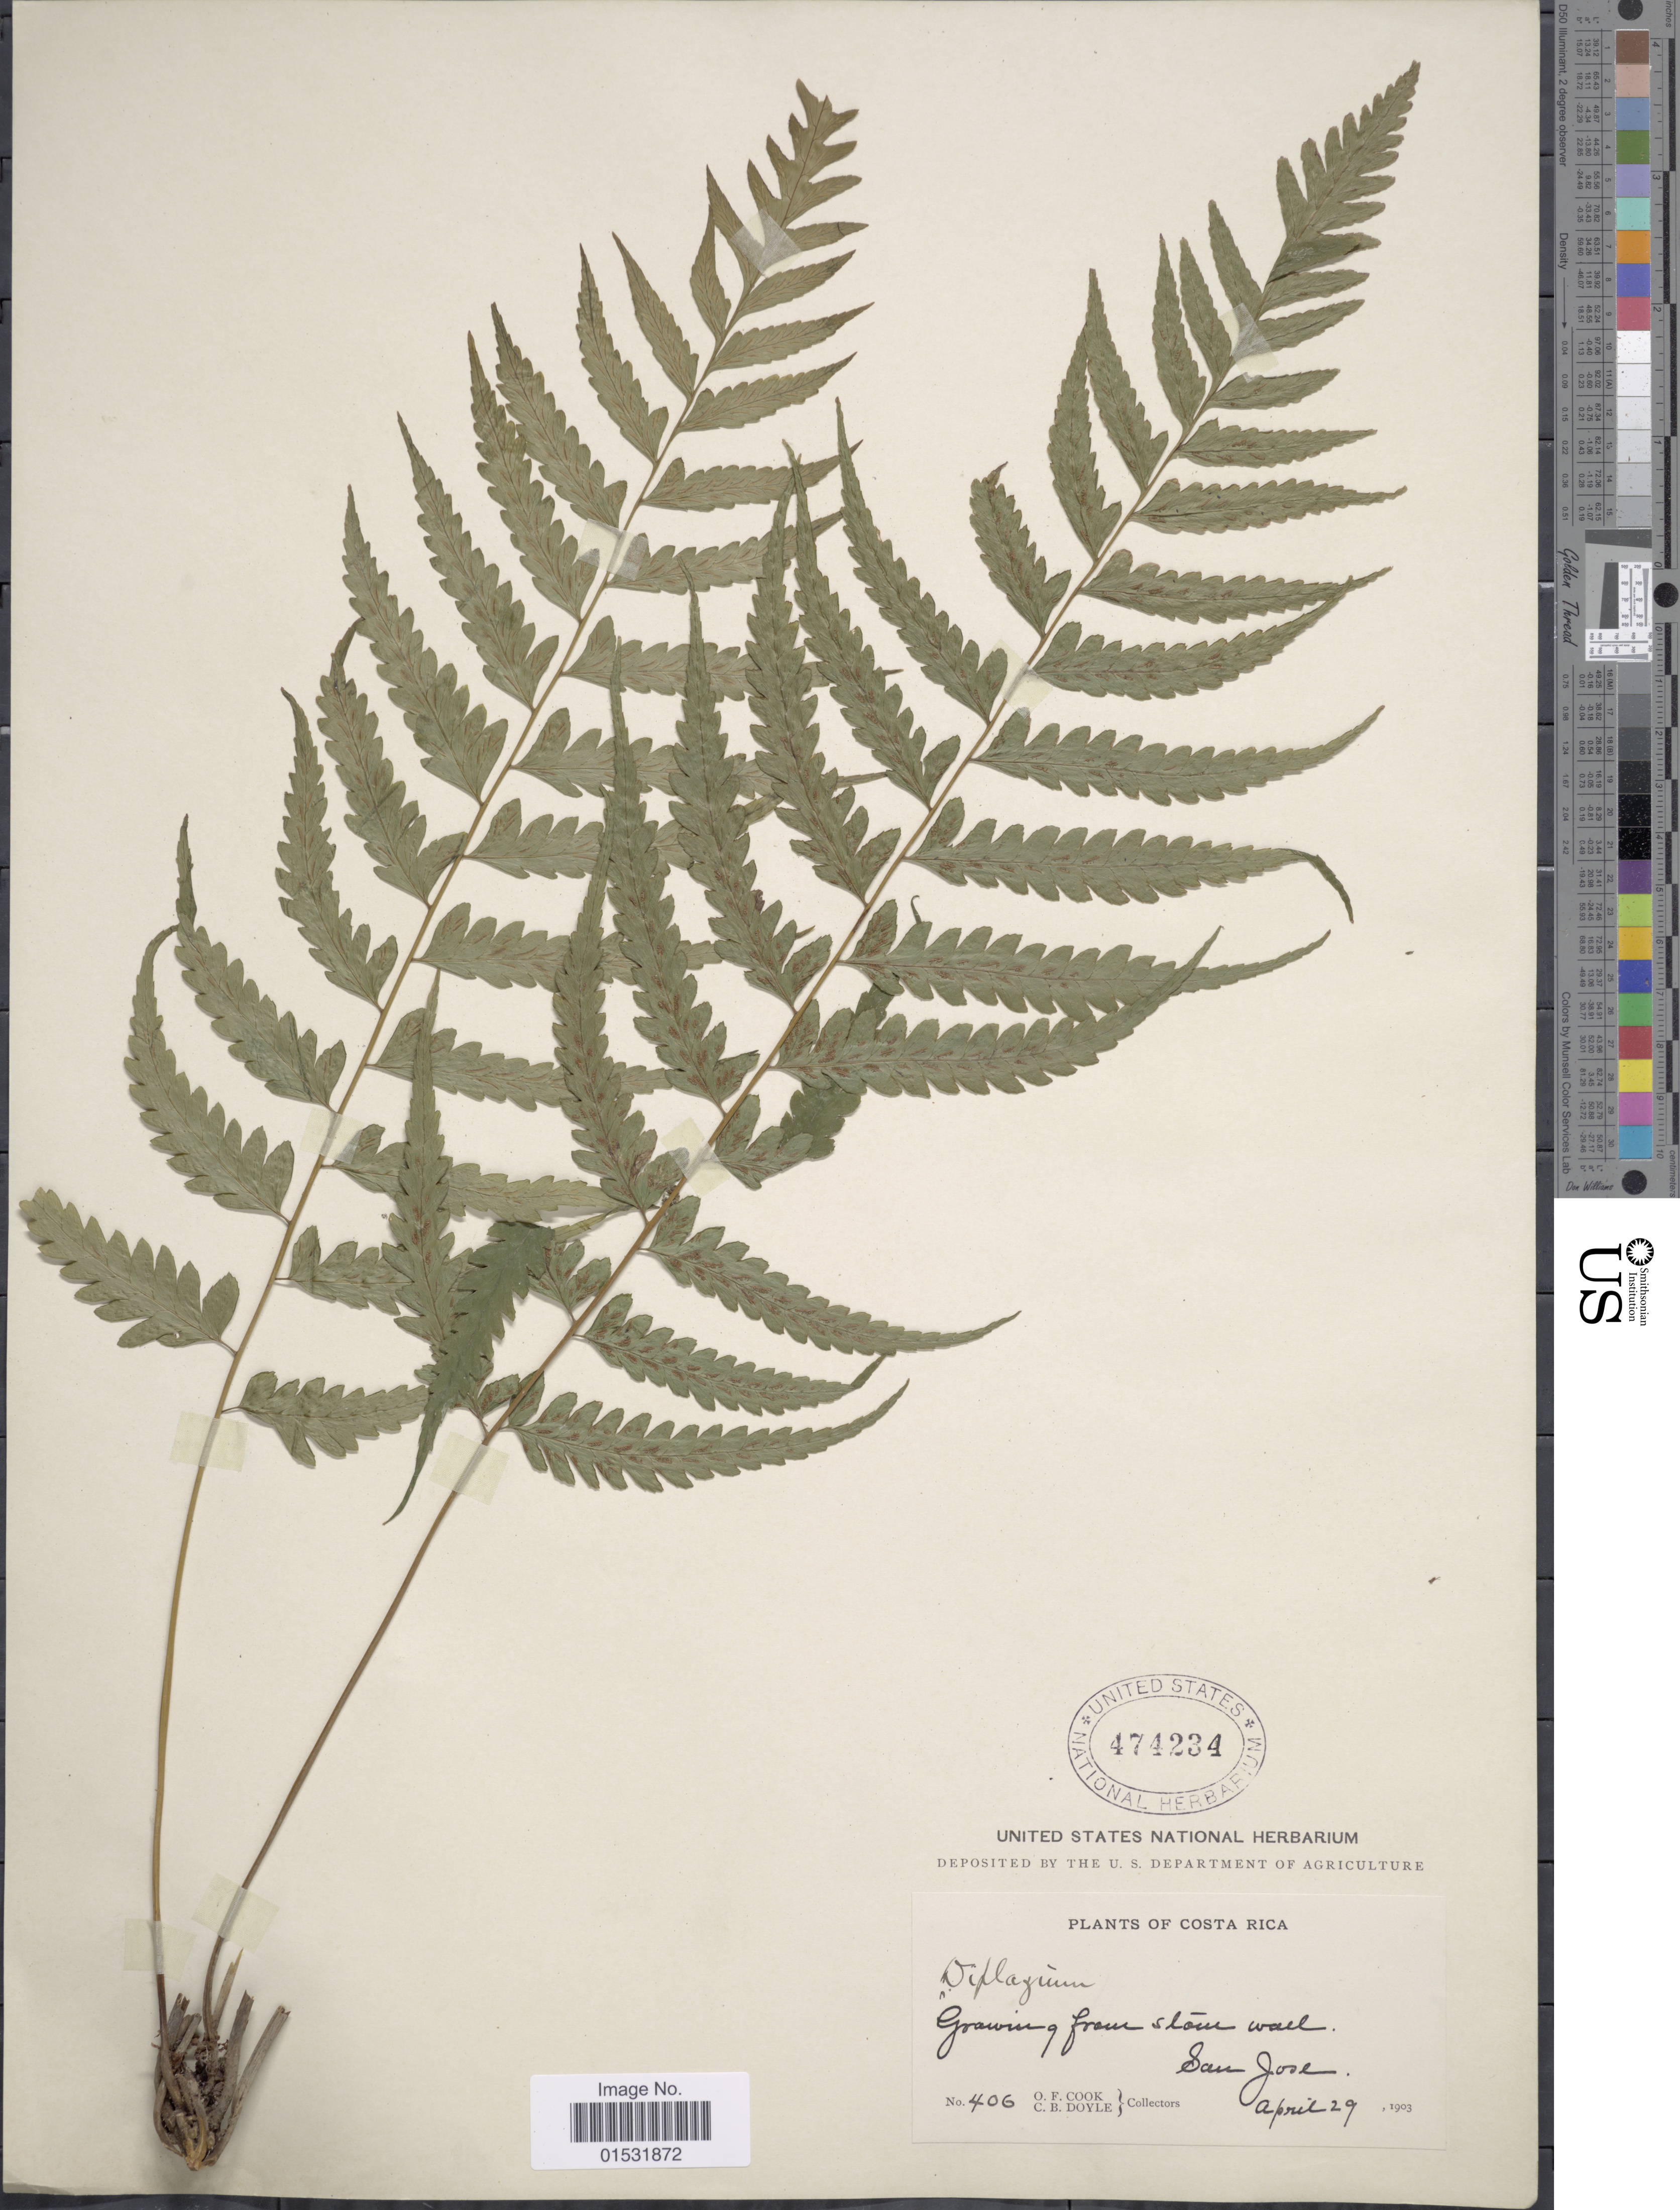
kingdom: Plantae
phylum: Tracheophyta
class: Polypodiopsida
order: Polypodiales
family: Athyriaceae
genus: Diplazium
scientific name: Diplazium lonchophyllum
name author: Kunze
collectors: O. F. Cook & C. Doyle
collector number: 406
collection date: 1903-04-29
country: Costa Rica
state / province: San José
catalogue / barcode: US 474234